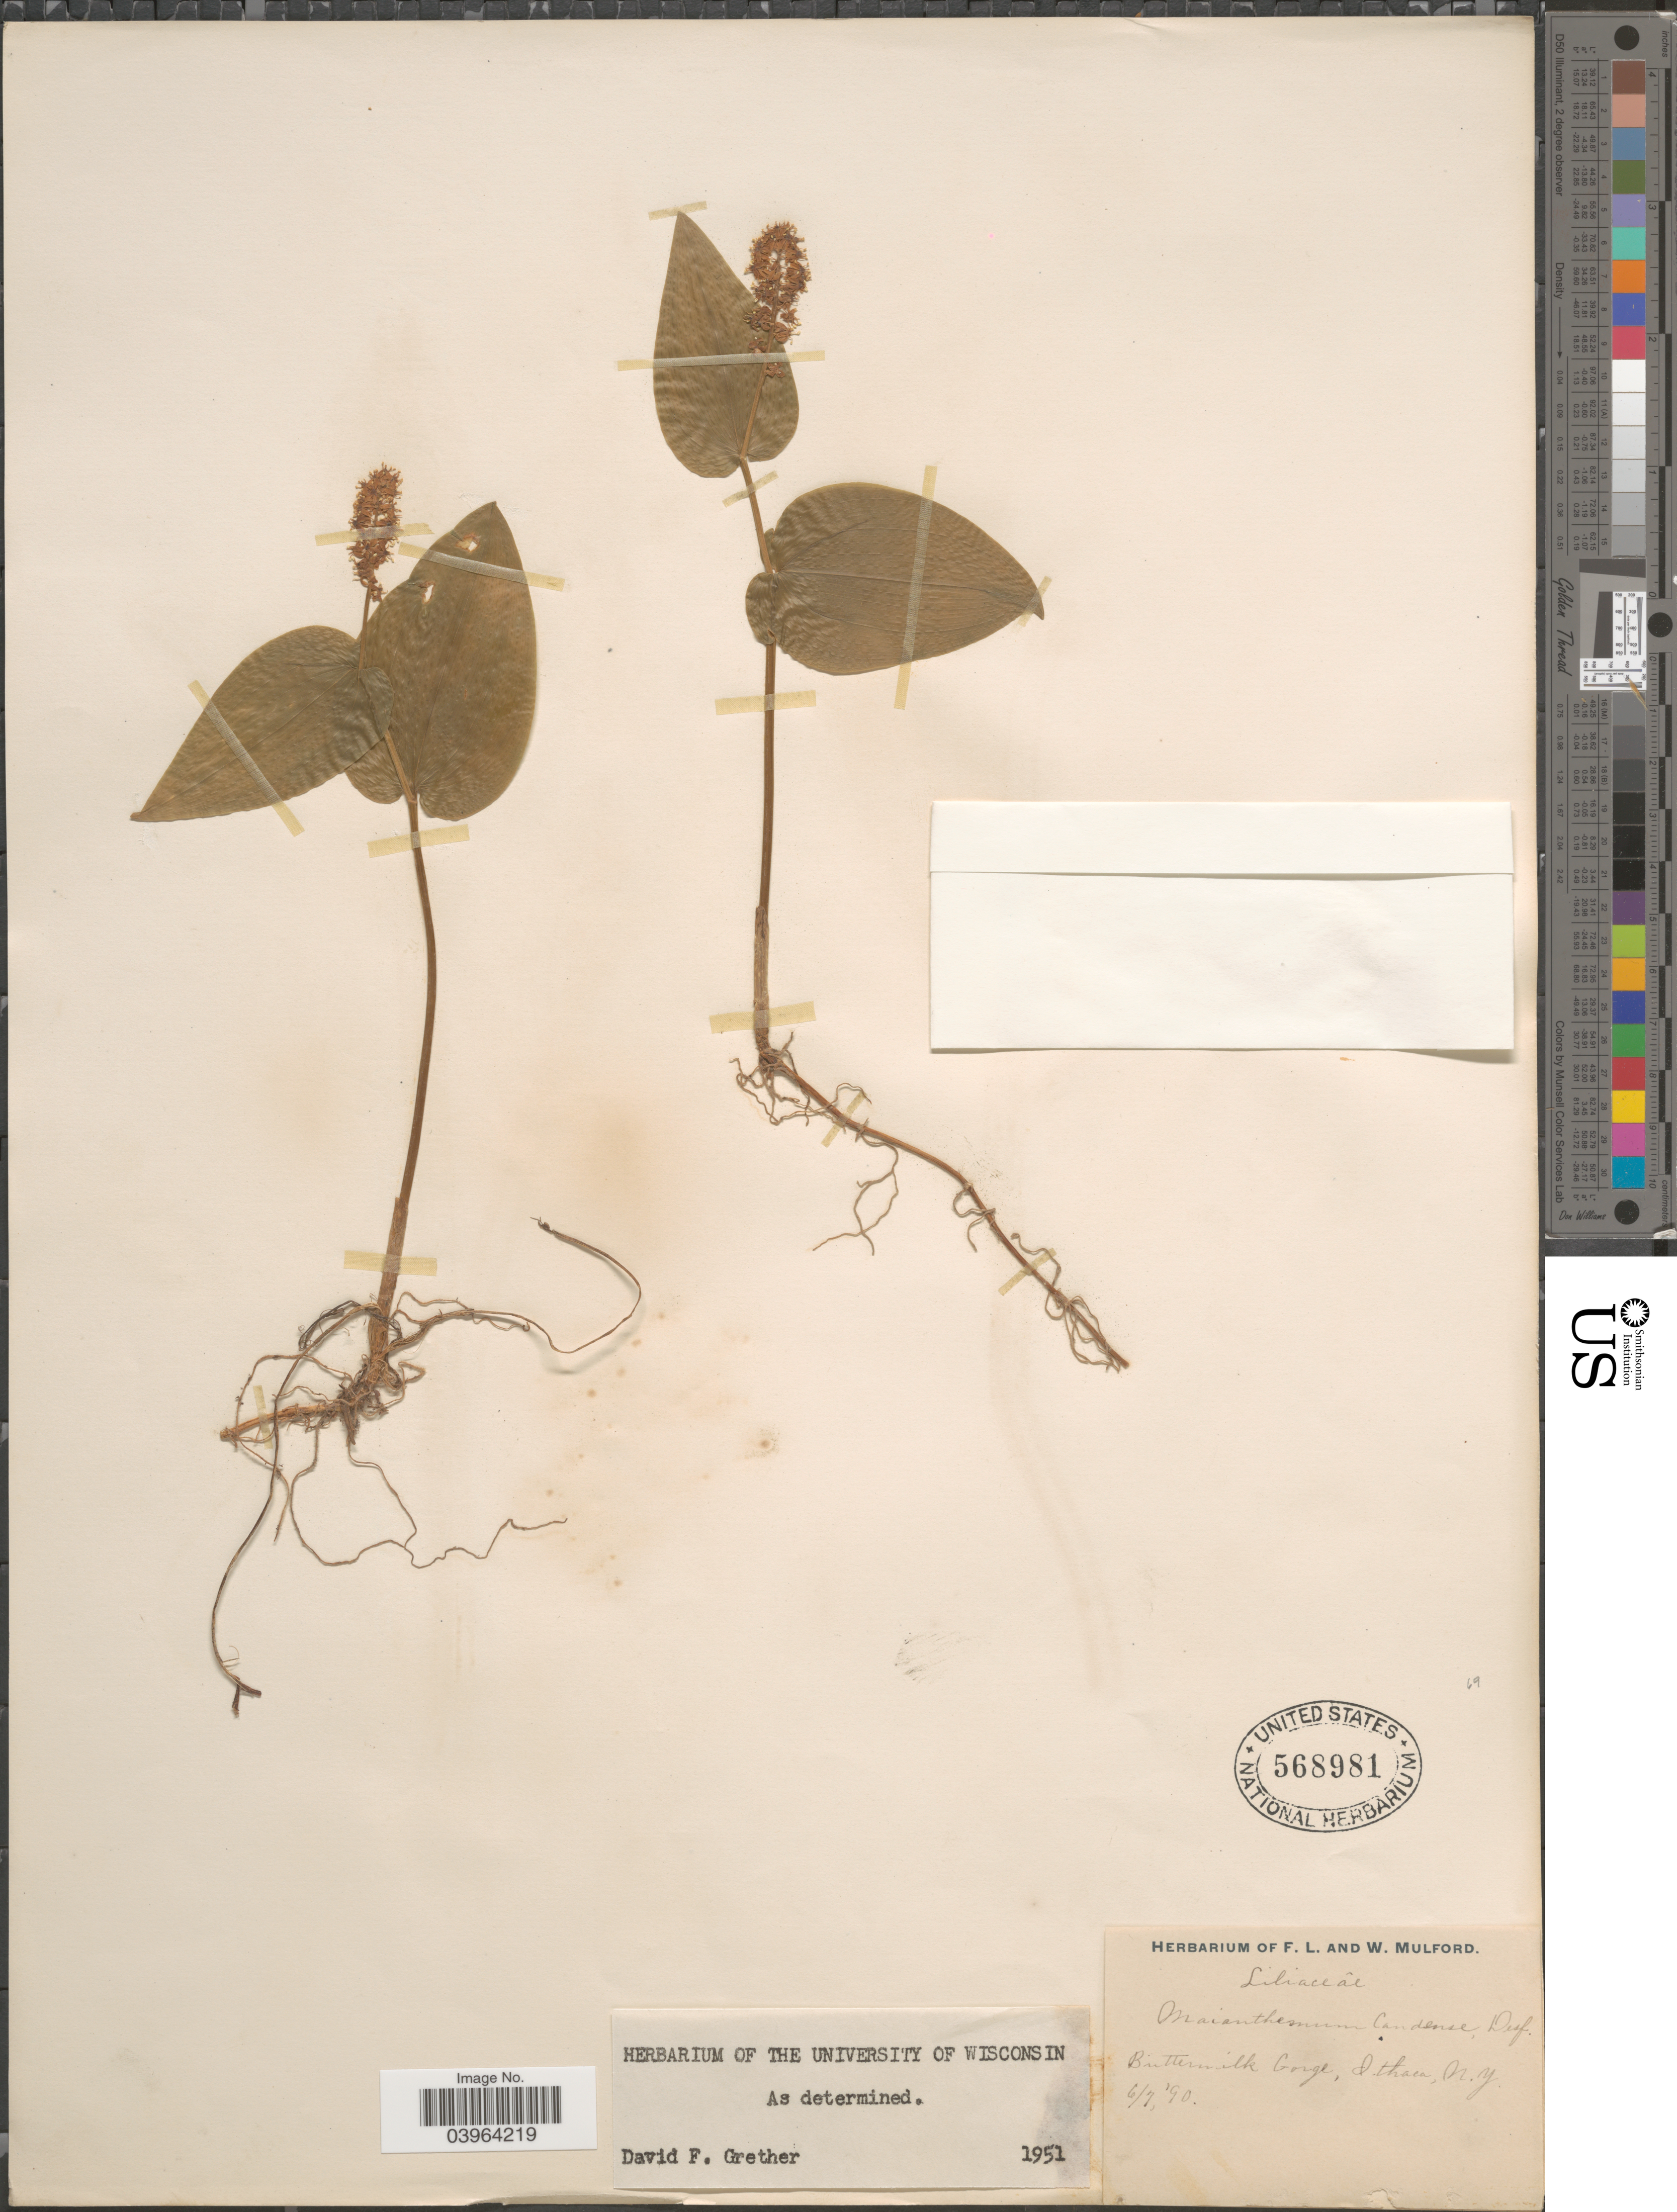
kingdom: Plantae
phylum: Tracheophyta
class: Liliopsida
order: Asparagales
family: Asparagaceae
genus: Maianthemum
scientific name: Maianthemum canadense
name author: Desf.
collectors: ex herb. F. L. and W. Mulford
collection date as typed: Transcribed d/m/y: 6/7/90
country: United States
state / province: New York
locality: Buttermilk Gorge, Ithaca.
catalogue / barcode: US 568981